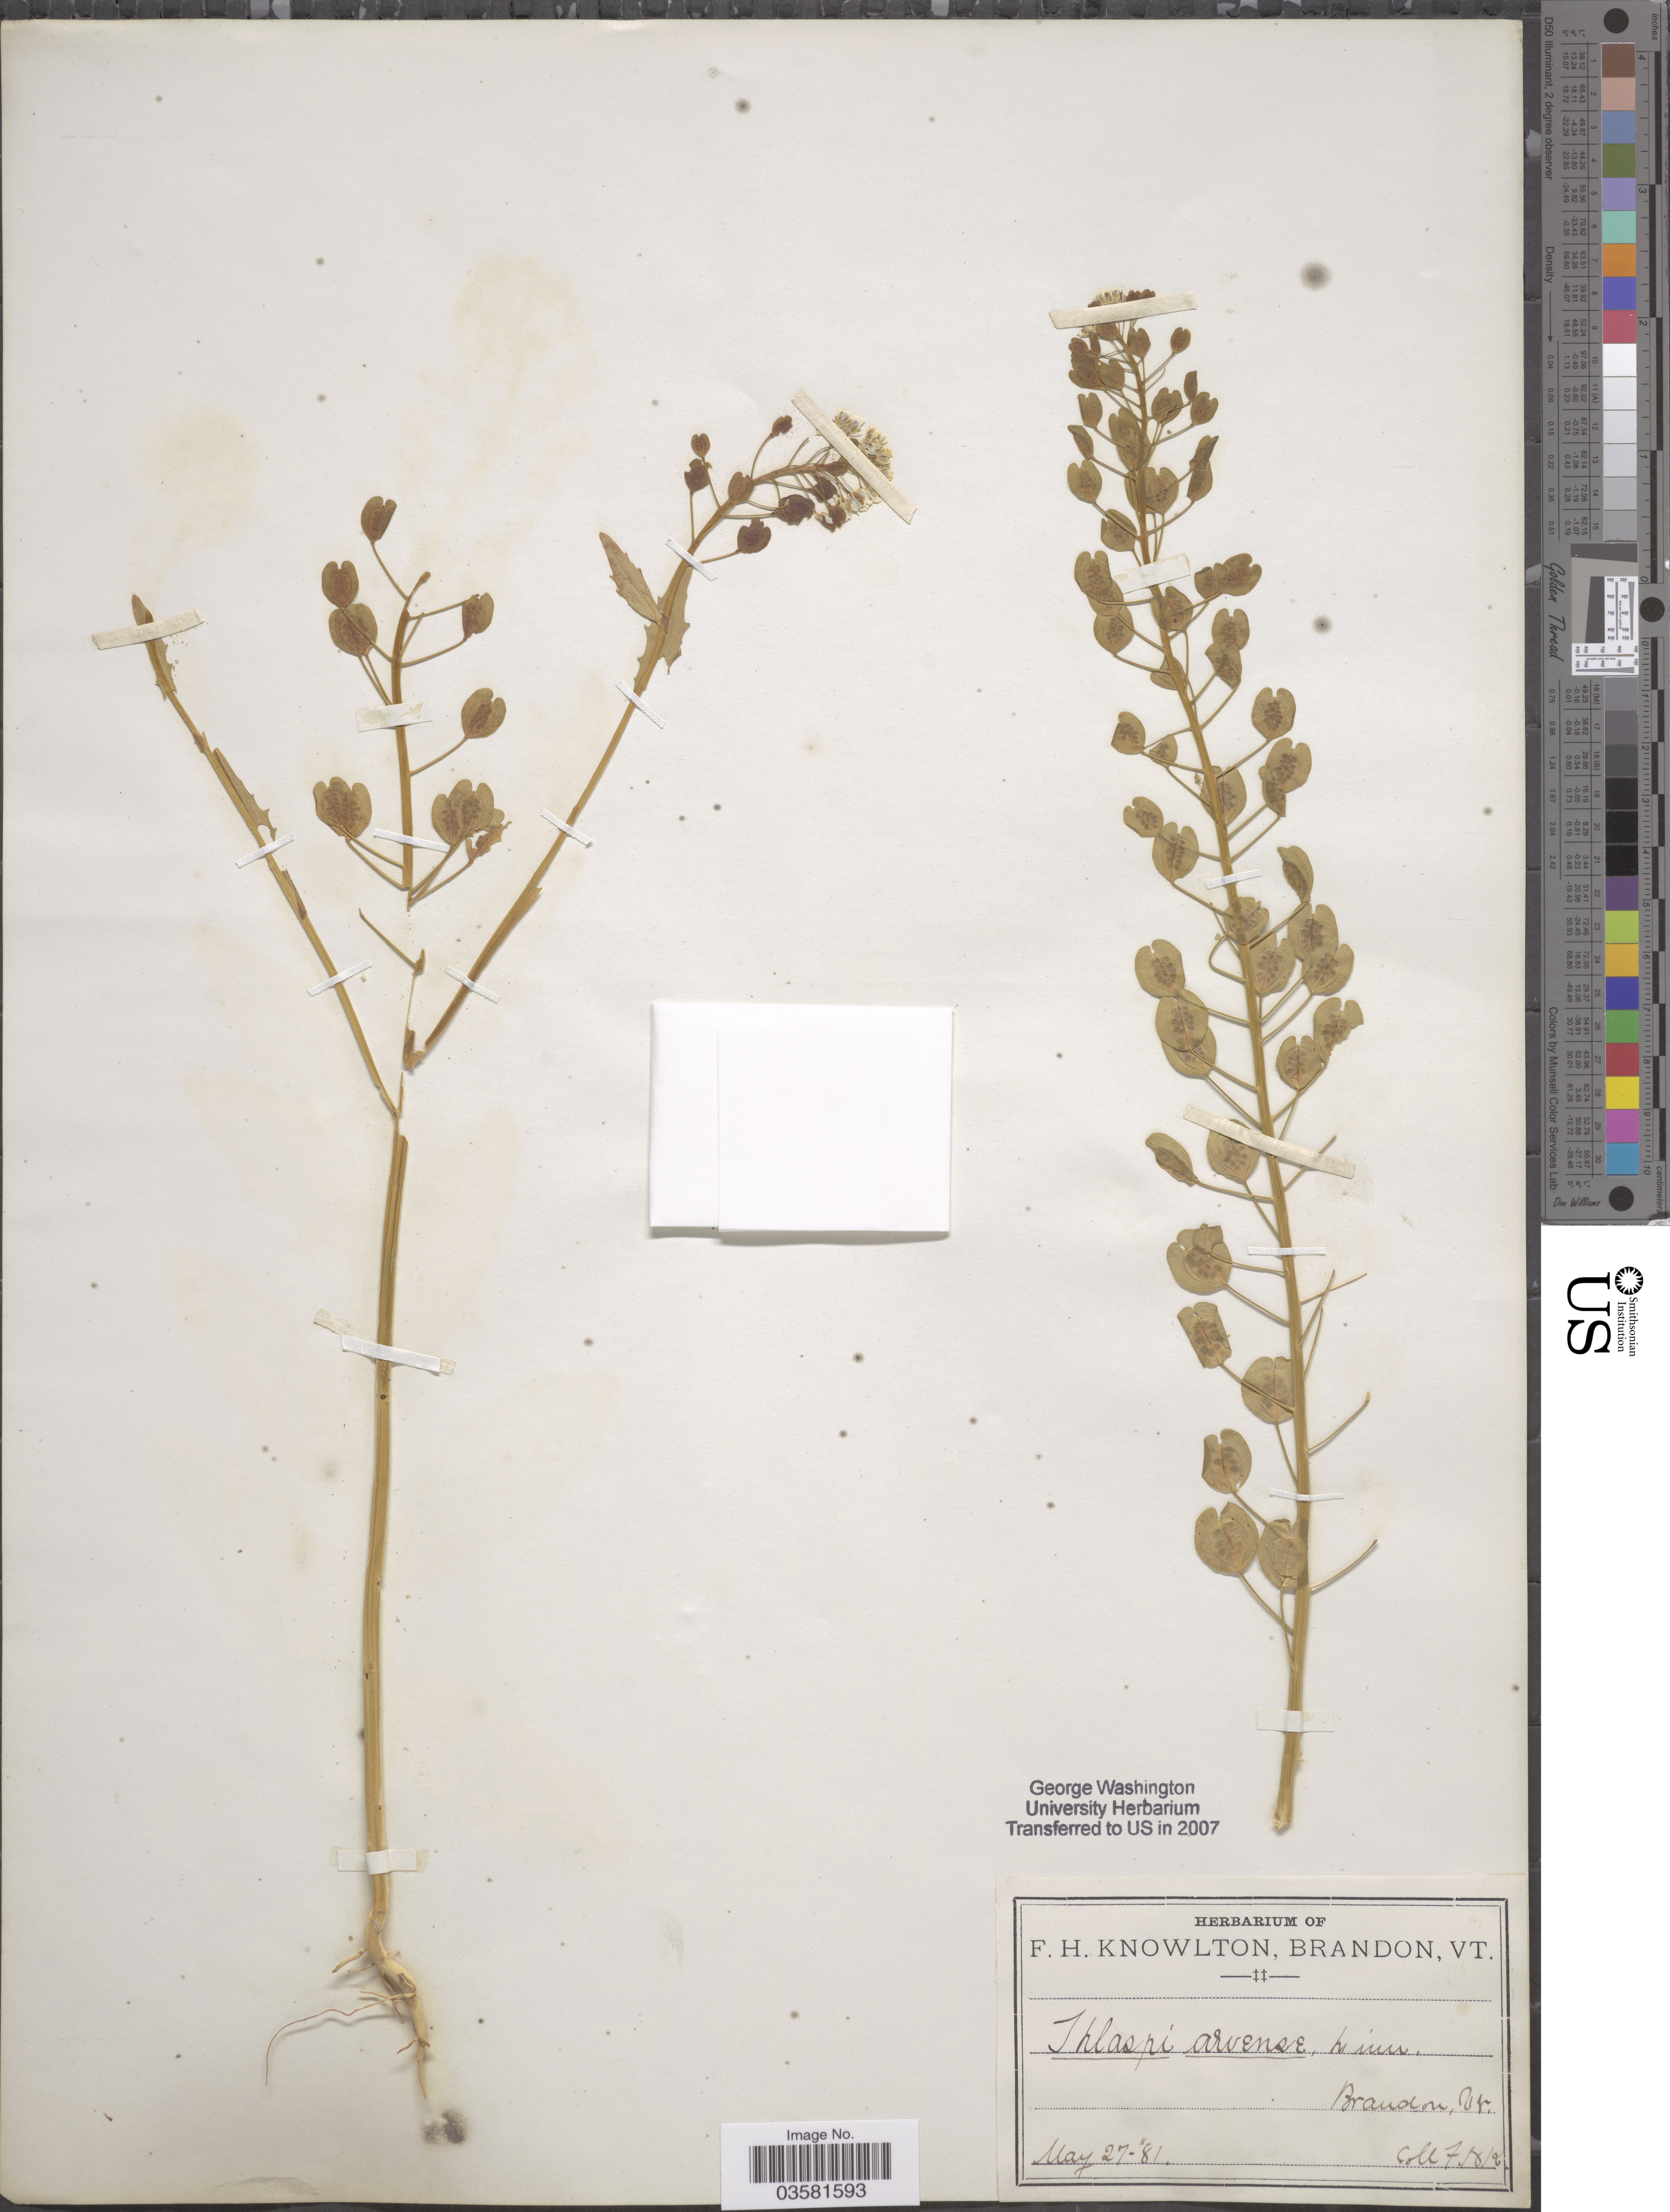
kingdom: Plantae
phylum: Tracheophyta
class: Magnoliopsida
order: Brassicales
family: Brassicaceae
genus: Thlaspi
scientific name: Thlaspi arvense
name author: L.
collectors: F. H. Knowlton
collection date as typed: Transcribed d/m/y: 27/5/81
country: United States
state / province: Vermont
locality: Brandon.